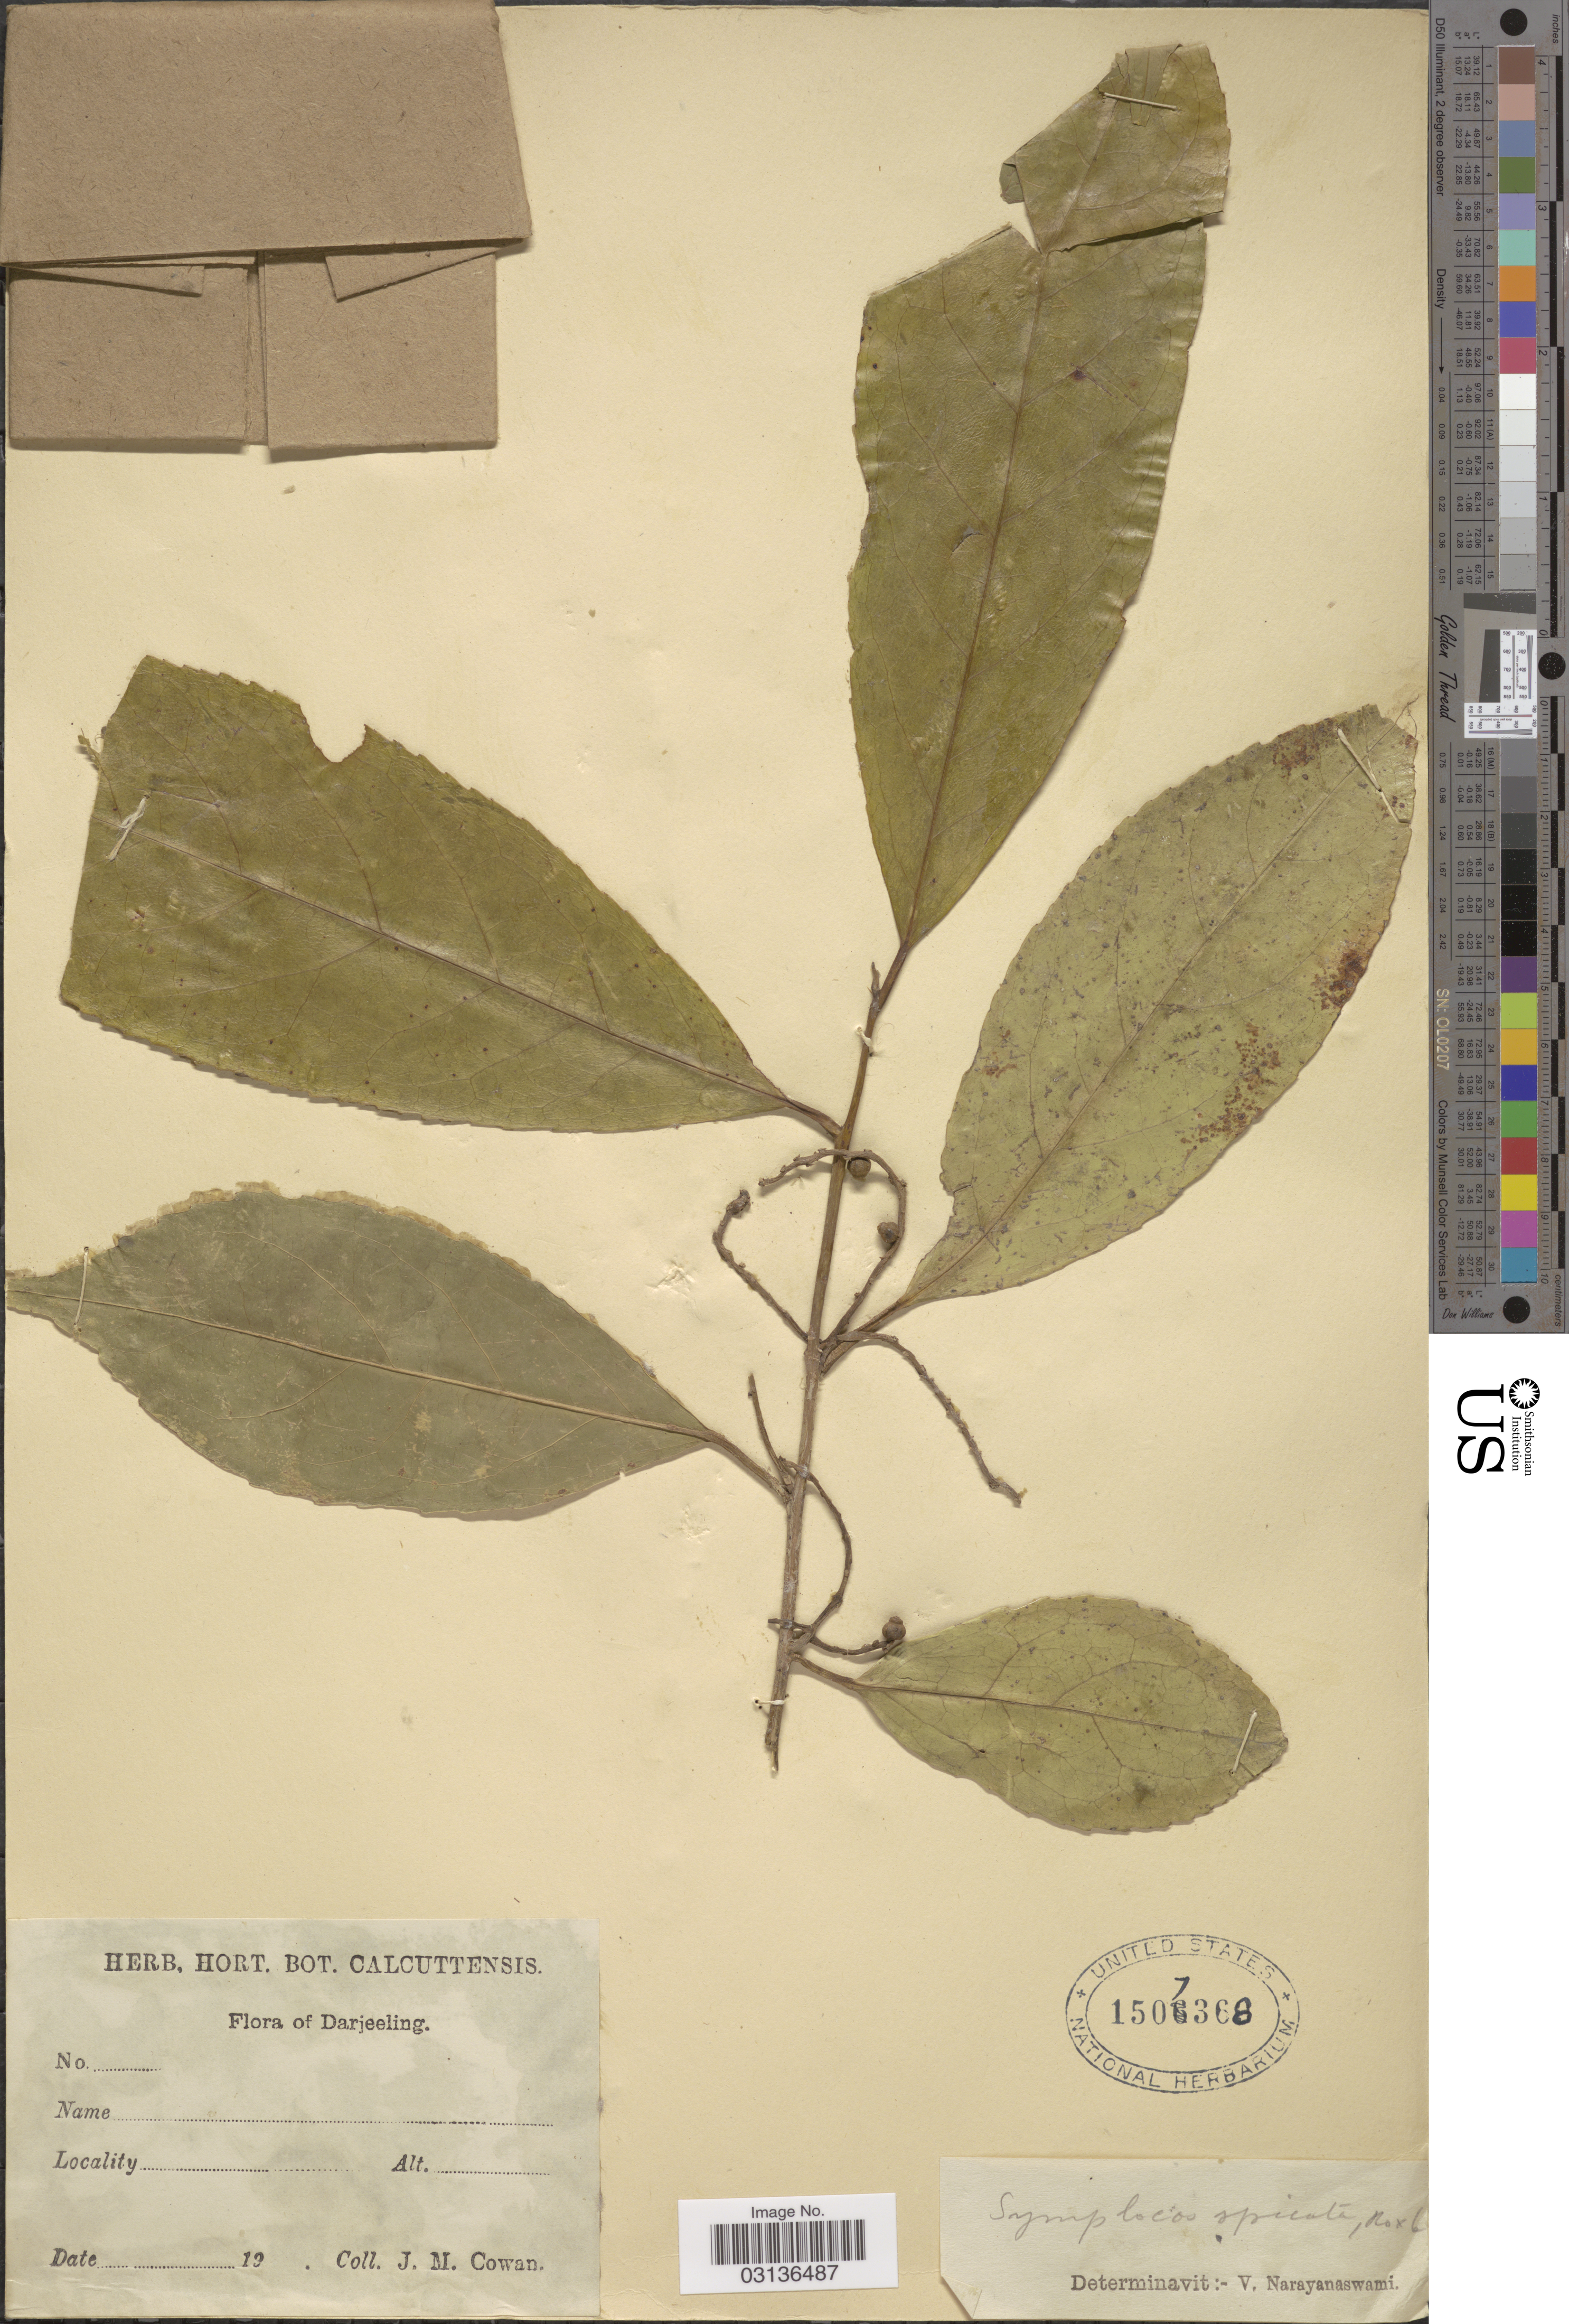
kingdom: Plantae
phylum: Tracheophyta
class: Magnoliopsida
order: Ericales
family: Symplocaceae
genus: Symplocos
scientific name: Symplocos cochinchinensis subsp. laurina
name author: (Retz.) Noot.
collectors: J. M. Cowan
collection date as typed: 19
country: India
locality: Darjeeling.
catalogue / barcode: US 1507368